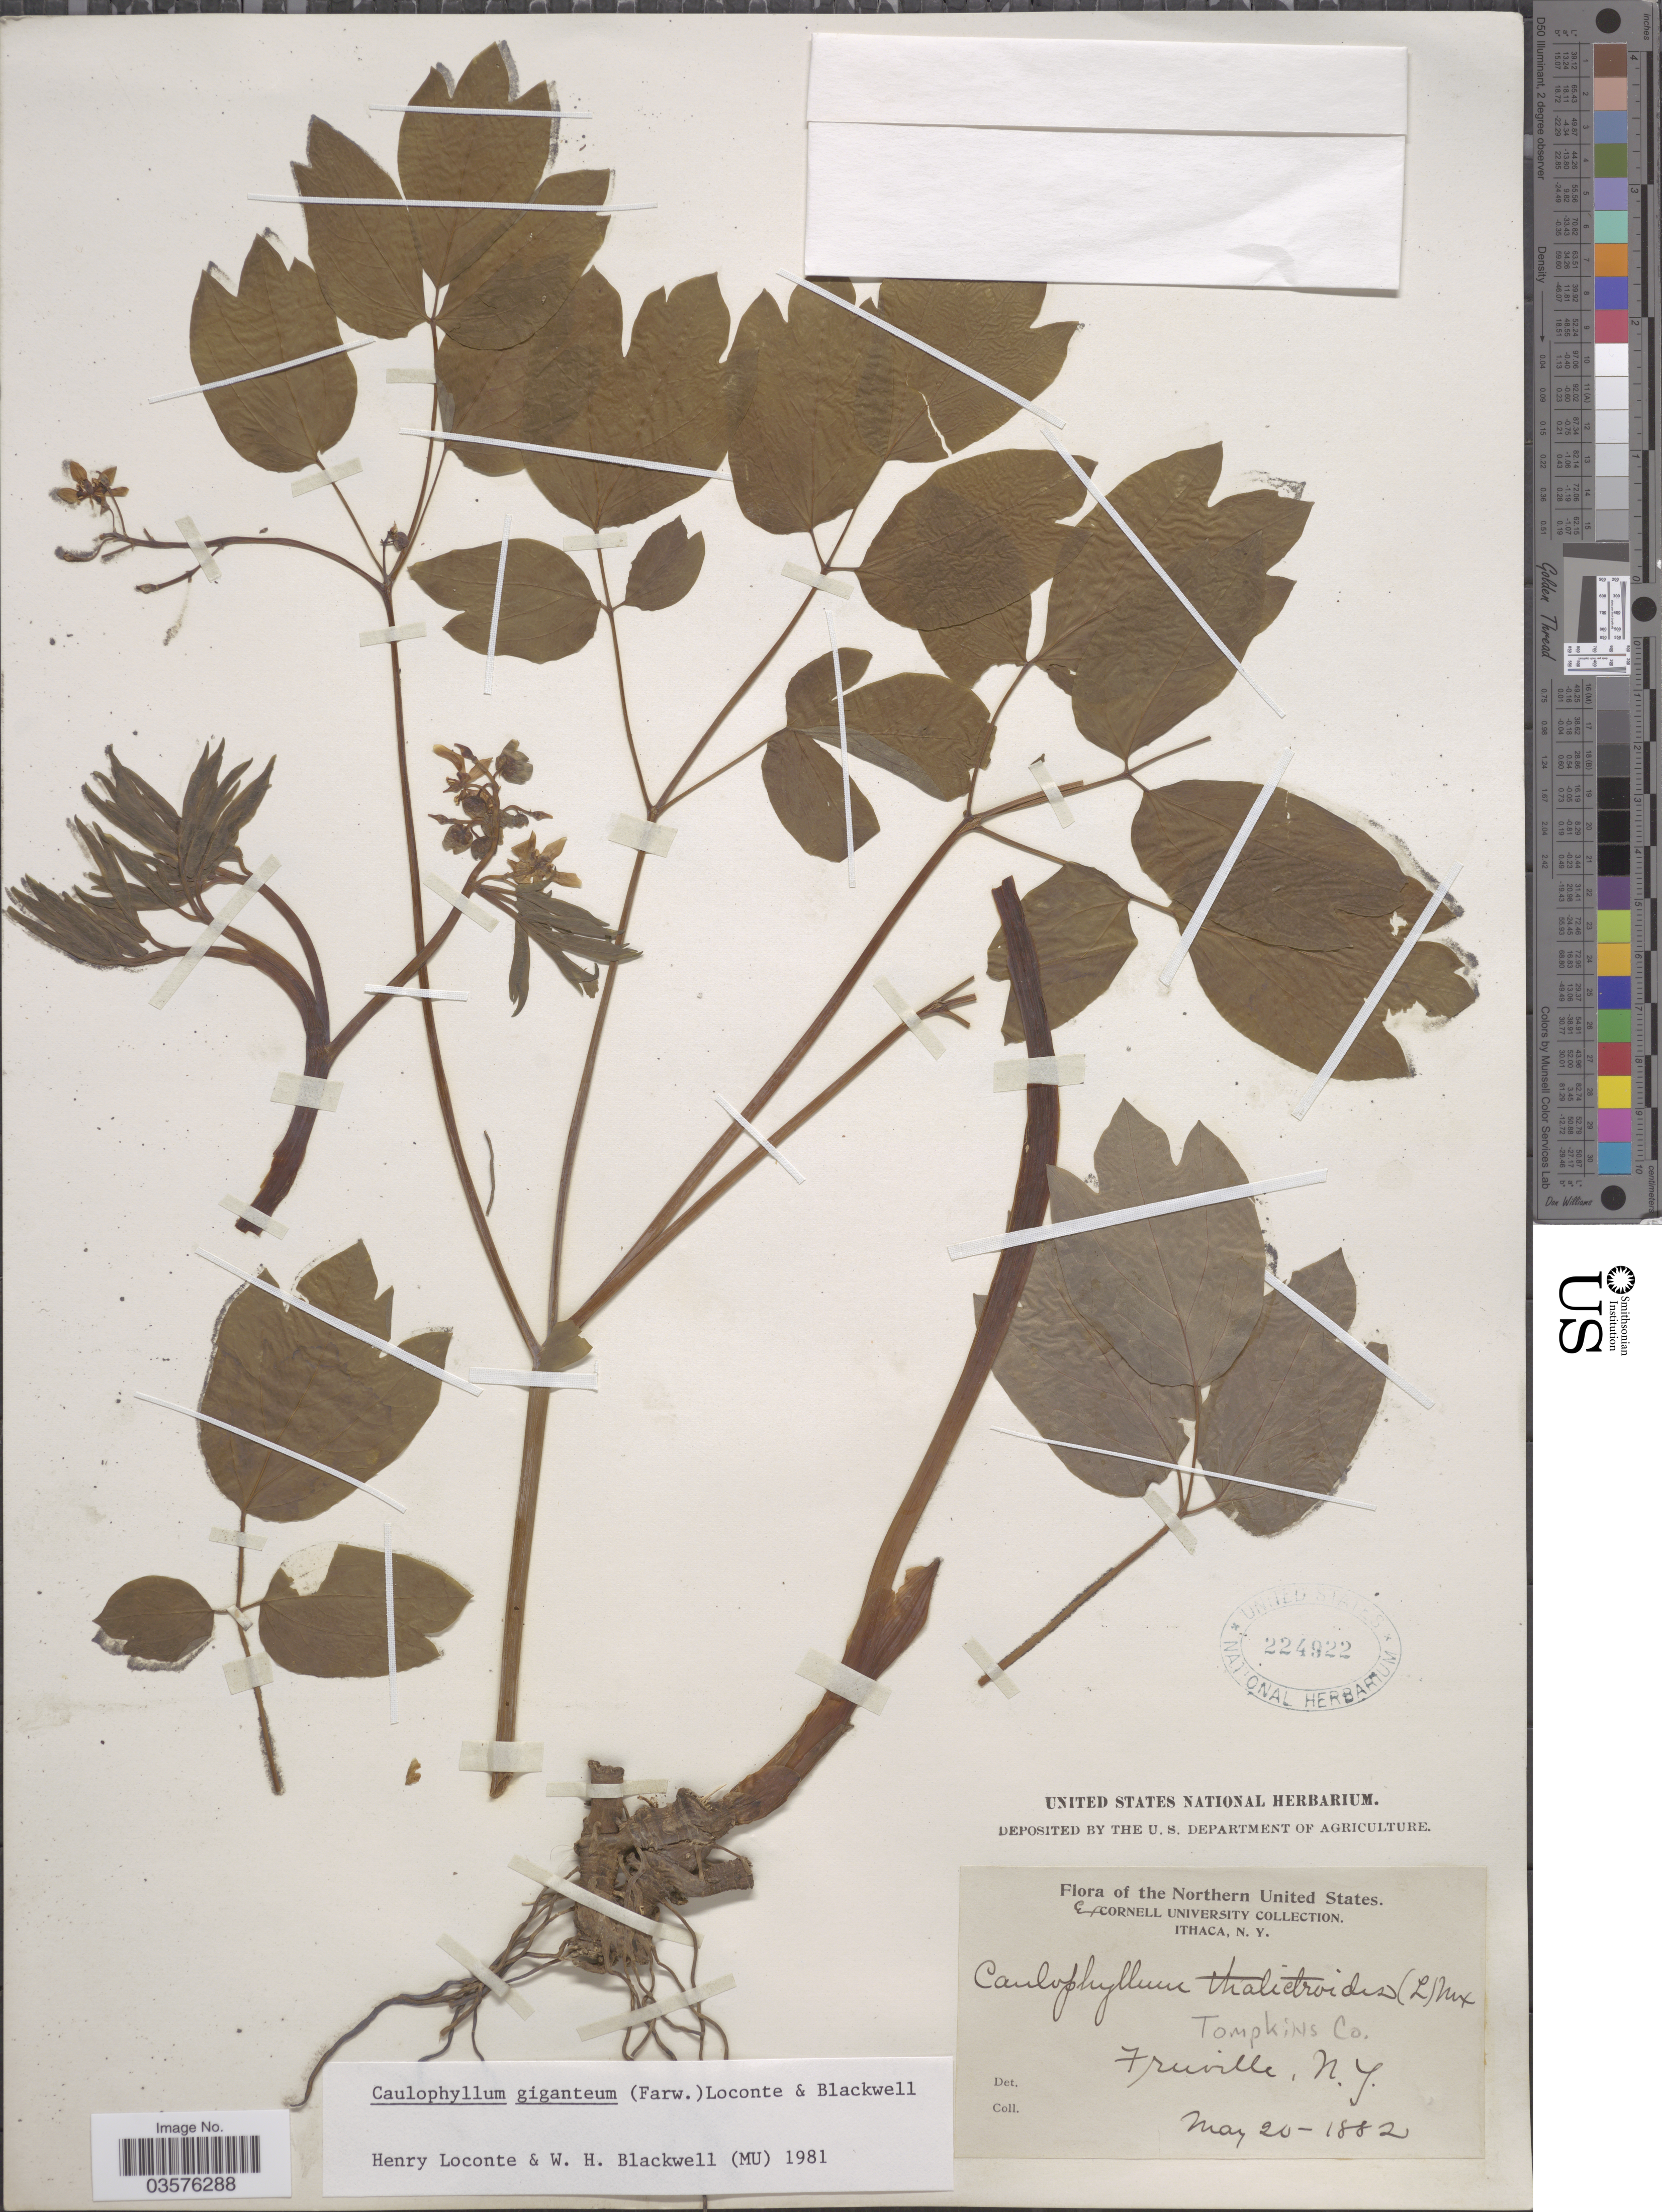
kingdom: Plantae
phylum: Tracheophyta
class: Magnoliopsida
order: Ranunculales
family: Berberidaceae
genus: Caulophyllum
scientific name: Caulophyllum giganteum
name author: (Farw.) Loconte & W.H. Blackw.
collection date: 1882-05-20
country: United States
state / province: New York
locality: The Northern United States. Tompkins Co. Freeville.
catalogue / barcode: US 224922